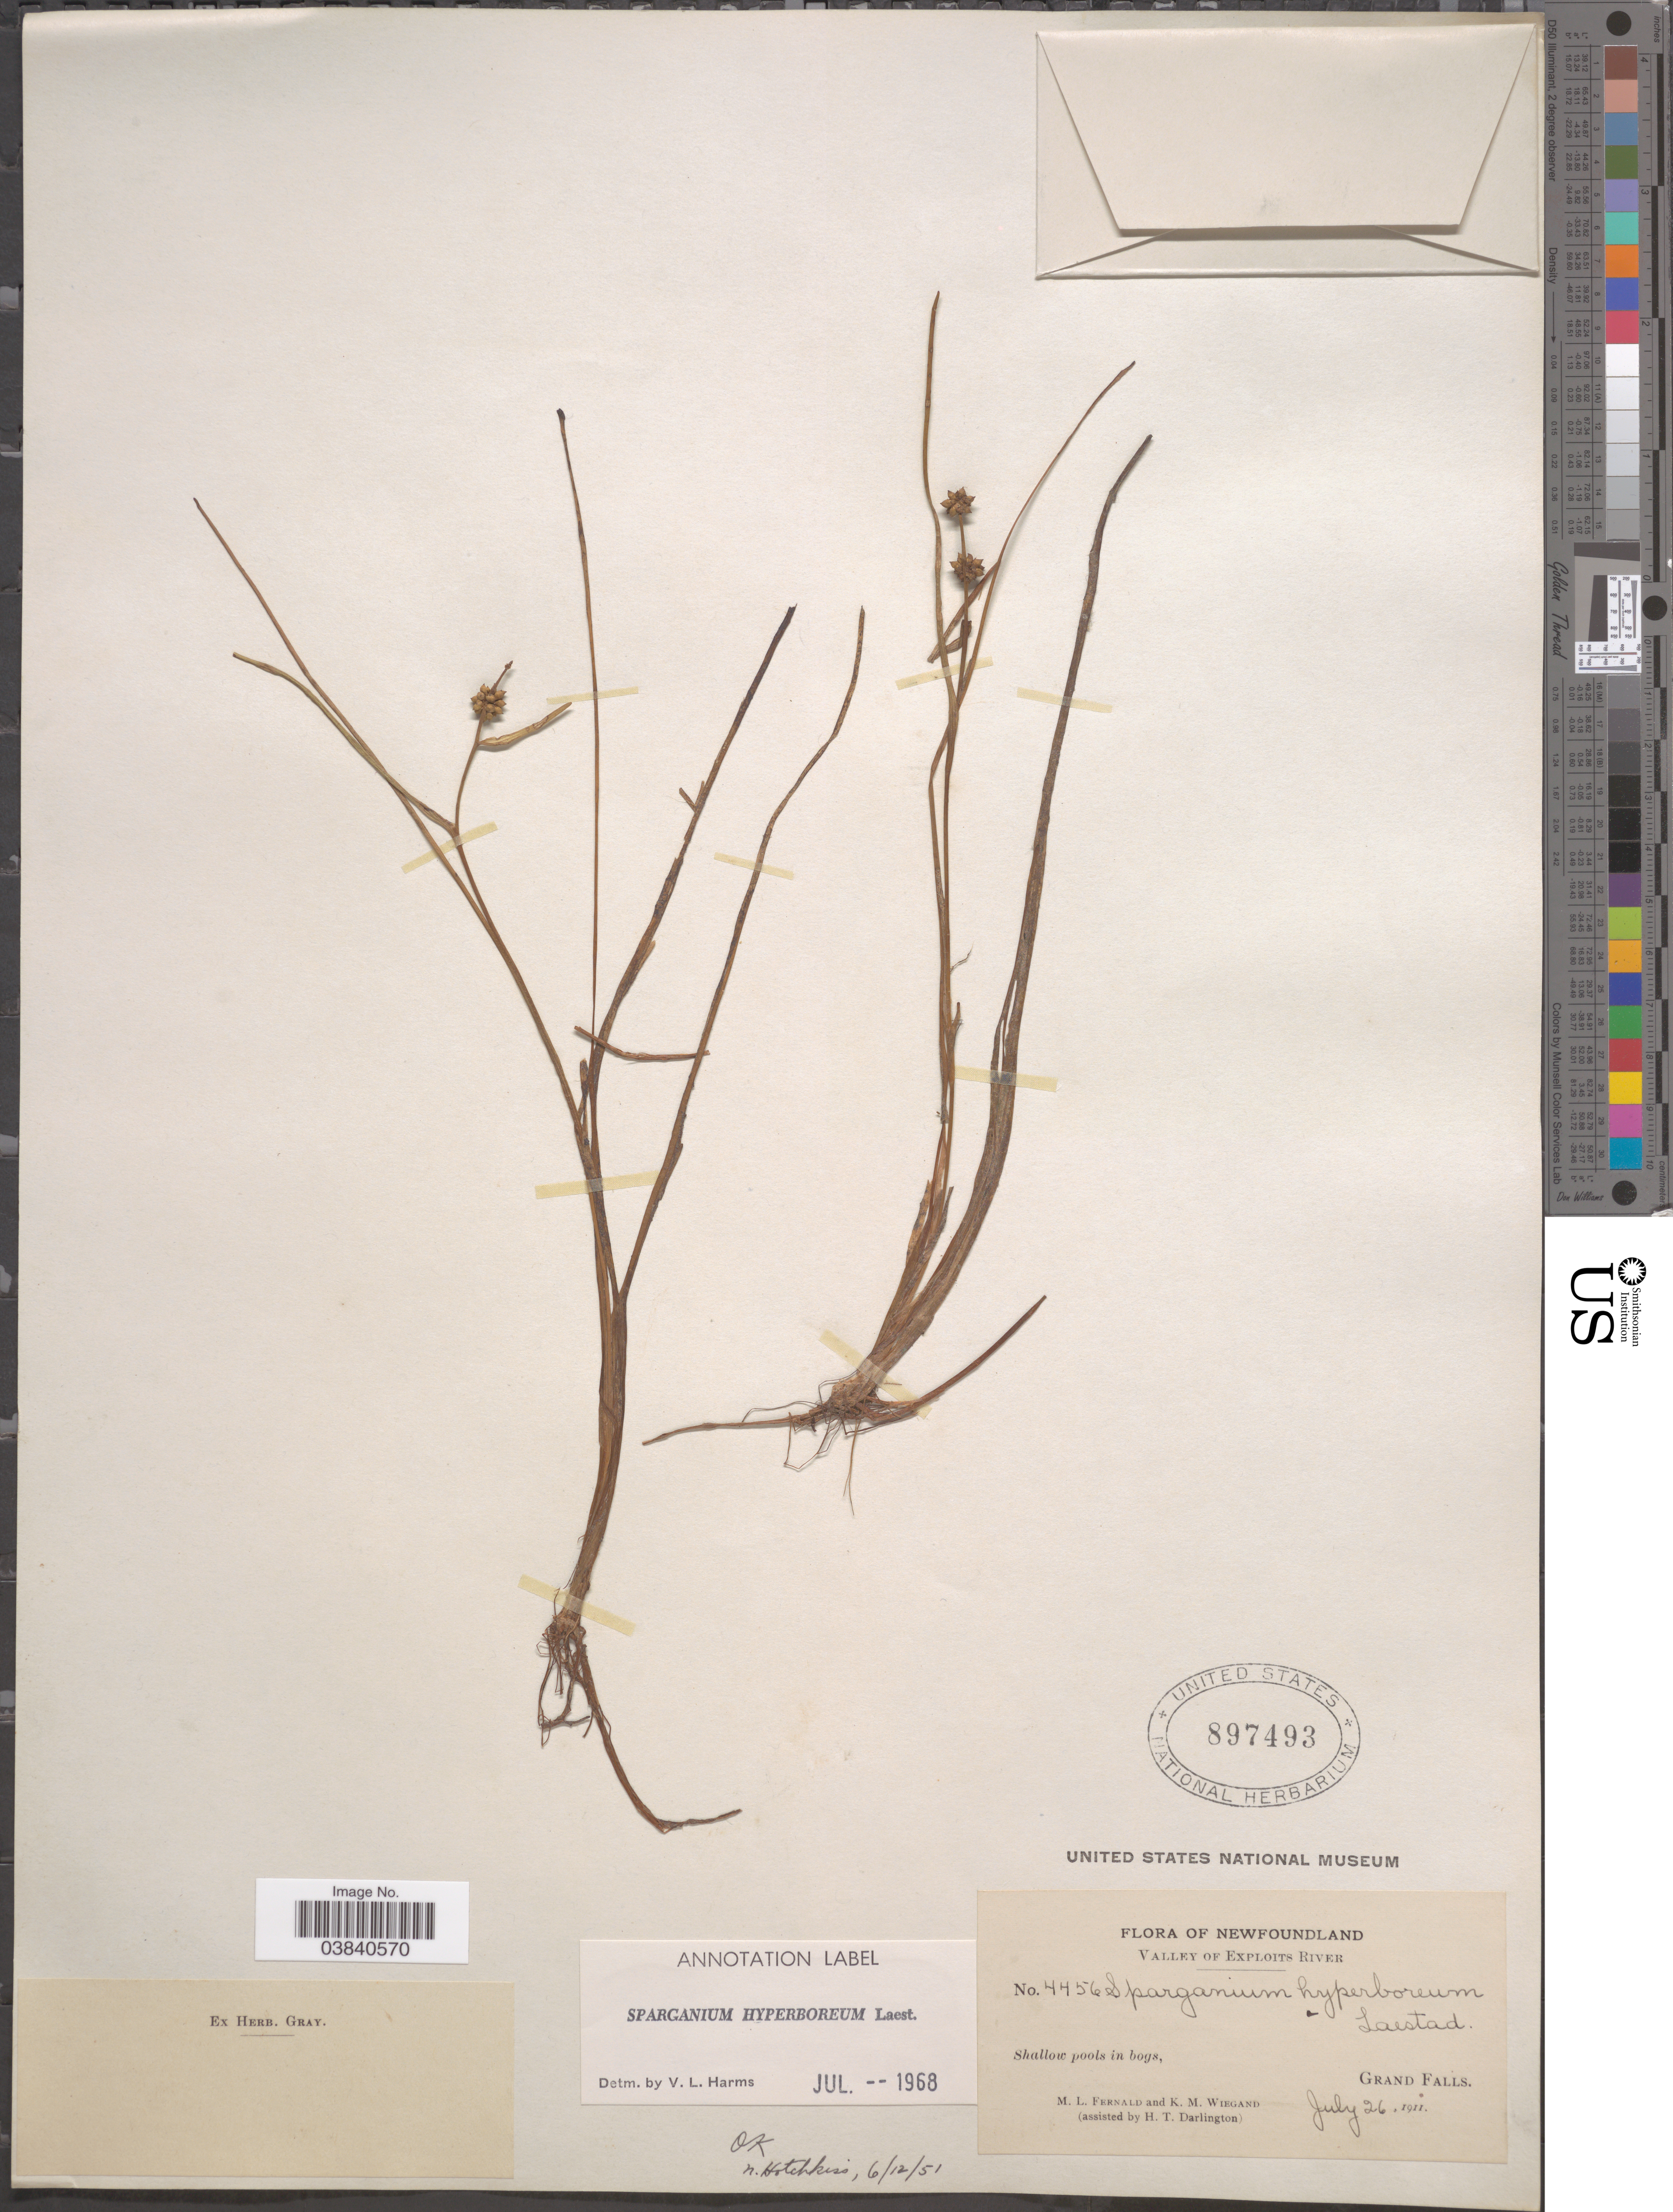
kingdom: Plantae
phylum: Tracheophyta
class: Liliopsida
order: Poales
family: Typhaceae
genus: Sparganium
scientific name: Sparganium hyperboreum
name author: Beurl. ex Laest.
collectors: M. L. Fernald, K. M. Wiegand & H. Darlington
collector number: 4456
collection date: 1911-07-26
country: Canada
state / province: Newfoundland and Labrador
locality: Valley of Exploits River. Shallow pools in bogs, Grand Falls.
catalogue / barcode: US 897493